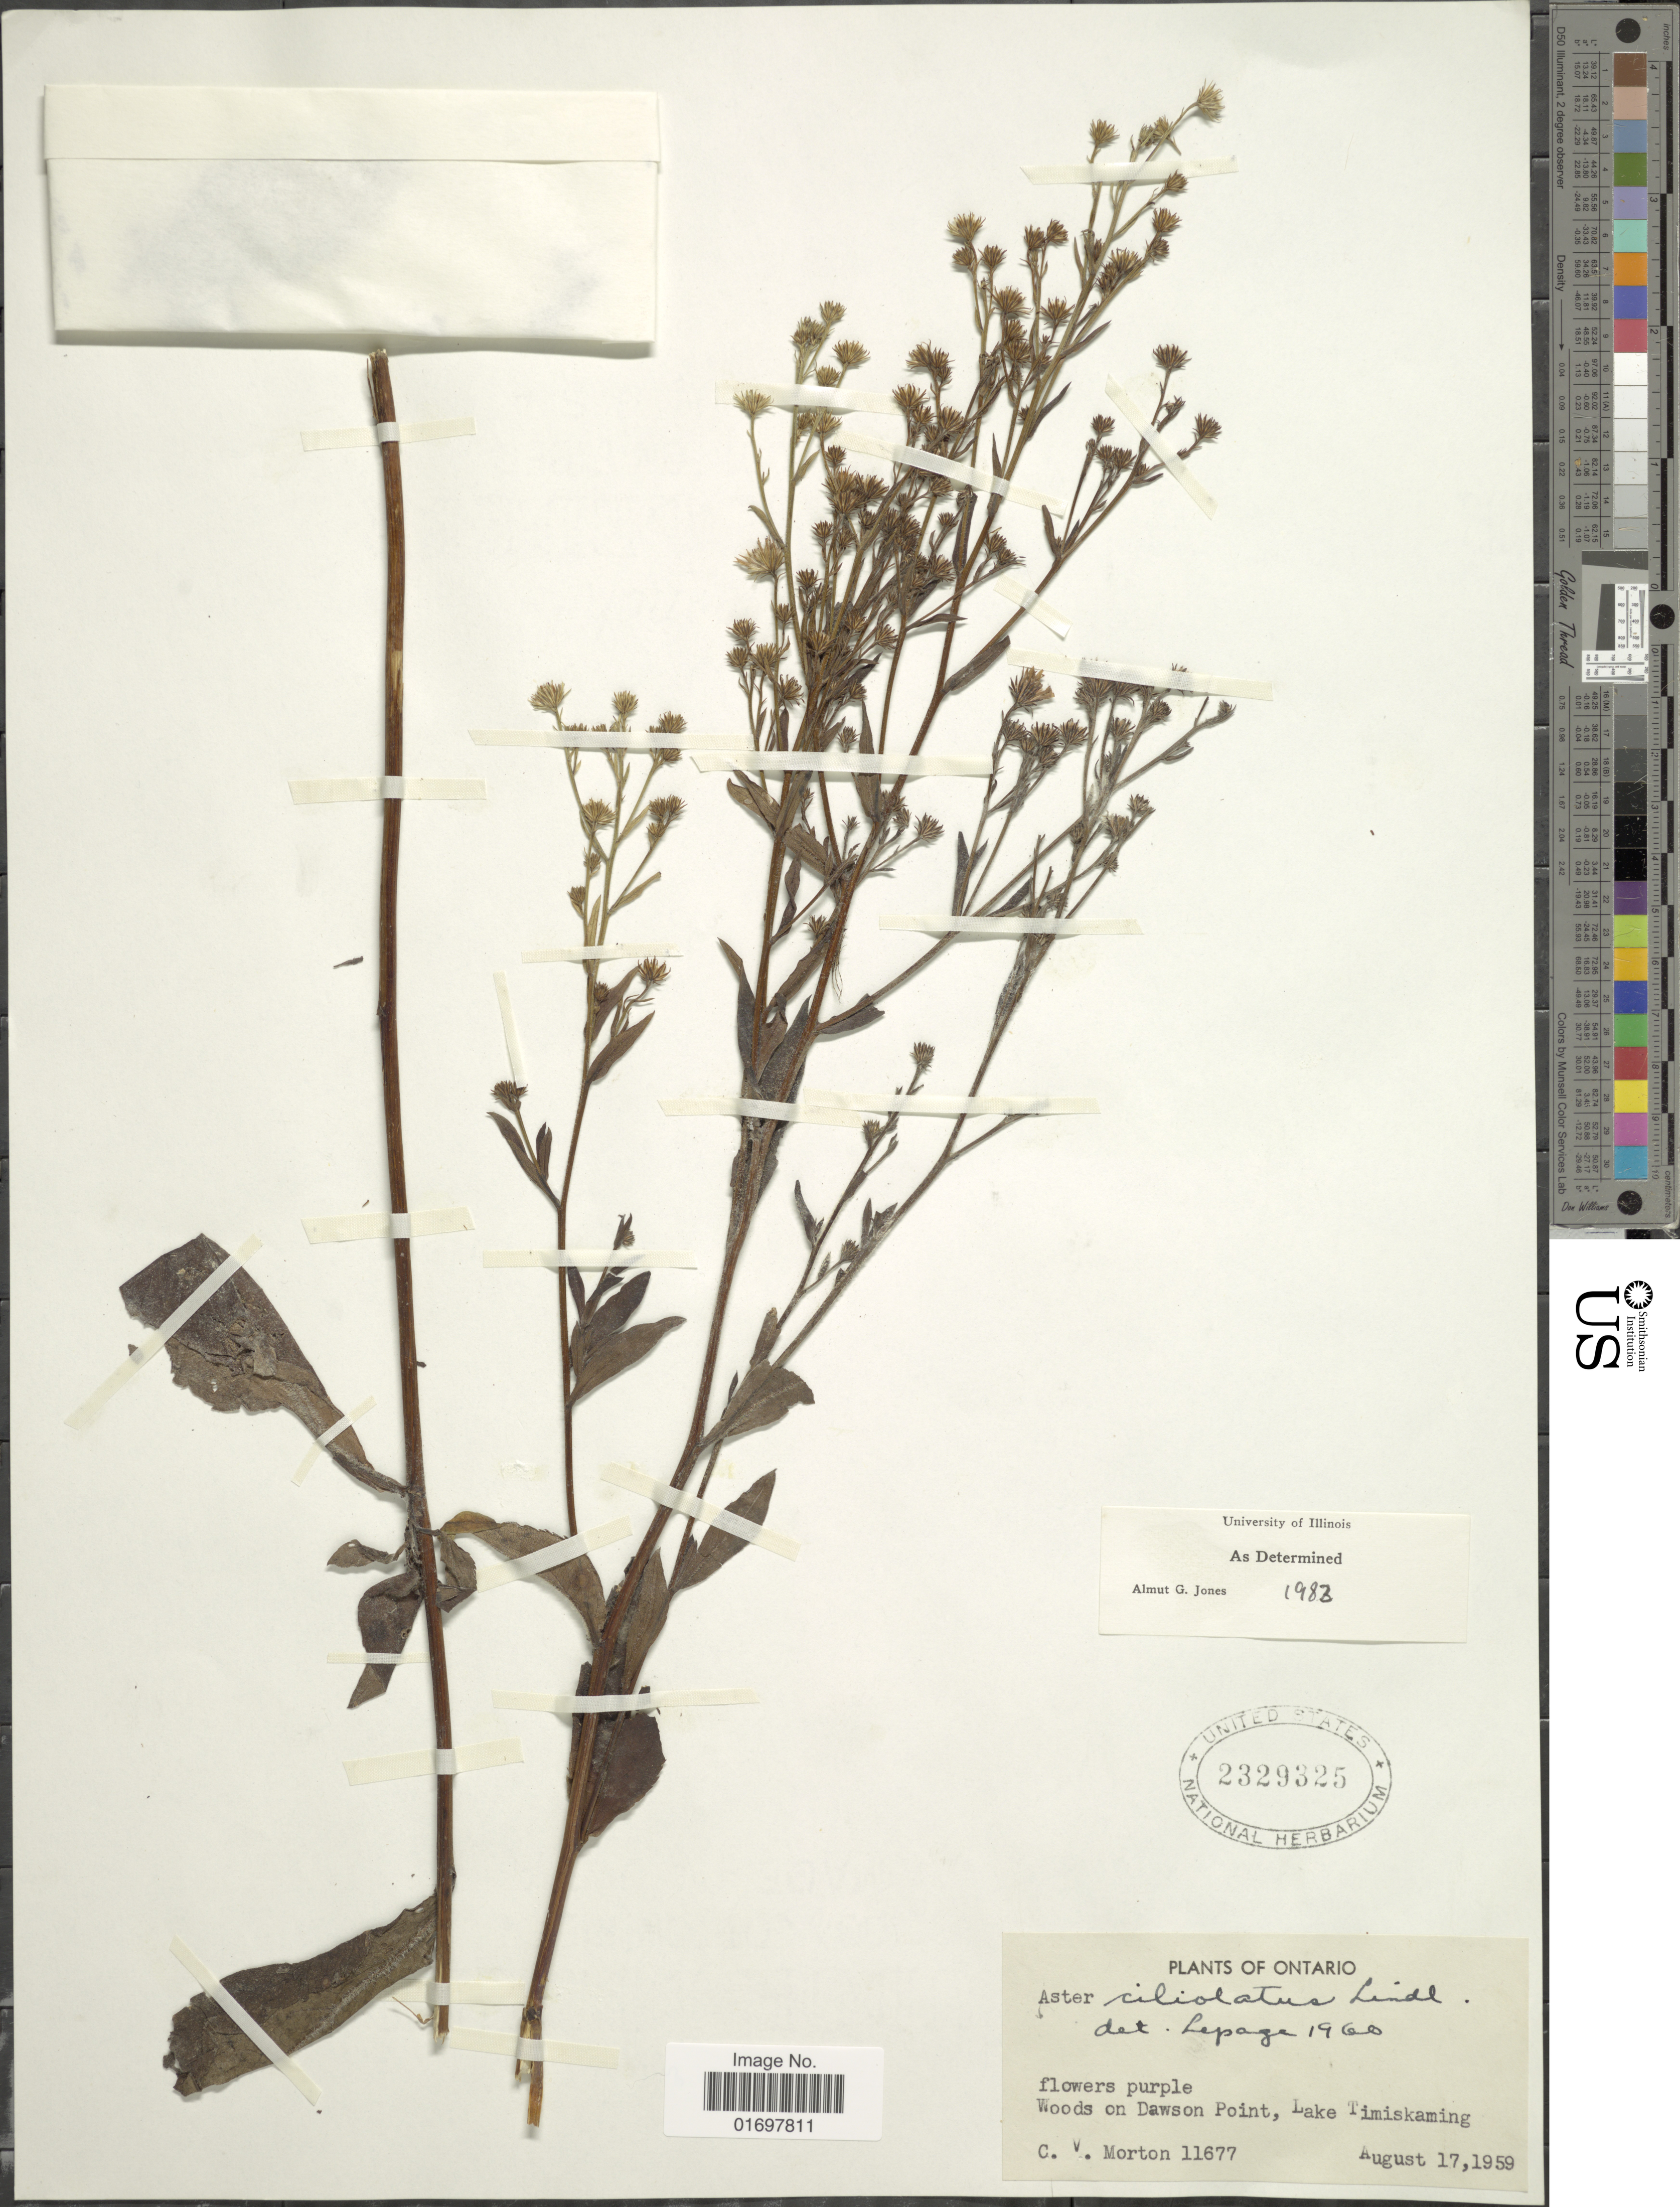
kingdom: Plantae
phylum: Tracheophyta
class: Magnoliopsida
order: Asterales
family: Asteraceae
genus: Symphyotrichum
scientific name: Symphyotrichum ciliolatum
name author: (Lindl.) Á. Löve & D. Löve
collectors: C. V. Morton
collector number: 11677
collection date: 1959-08-17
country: Canada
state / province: Ontario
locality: Ontario. Woods on Dawson Point, Lake Timiskaming.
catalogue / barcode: US 2329325